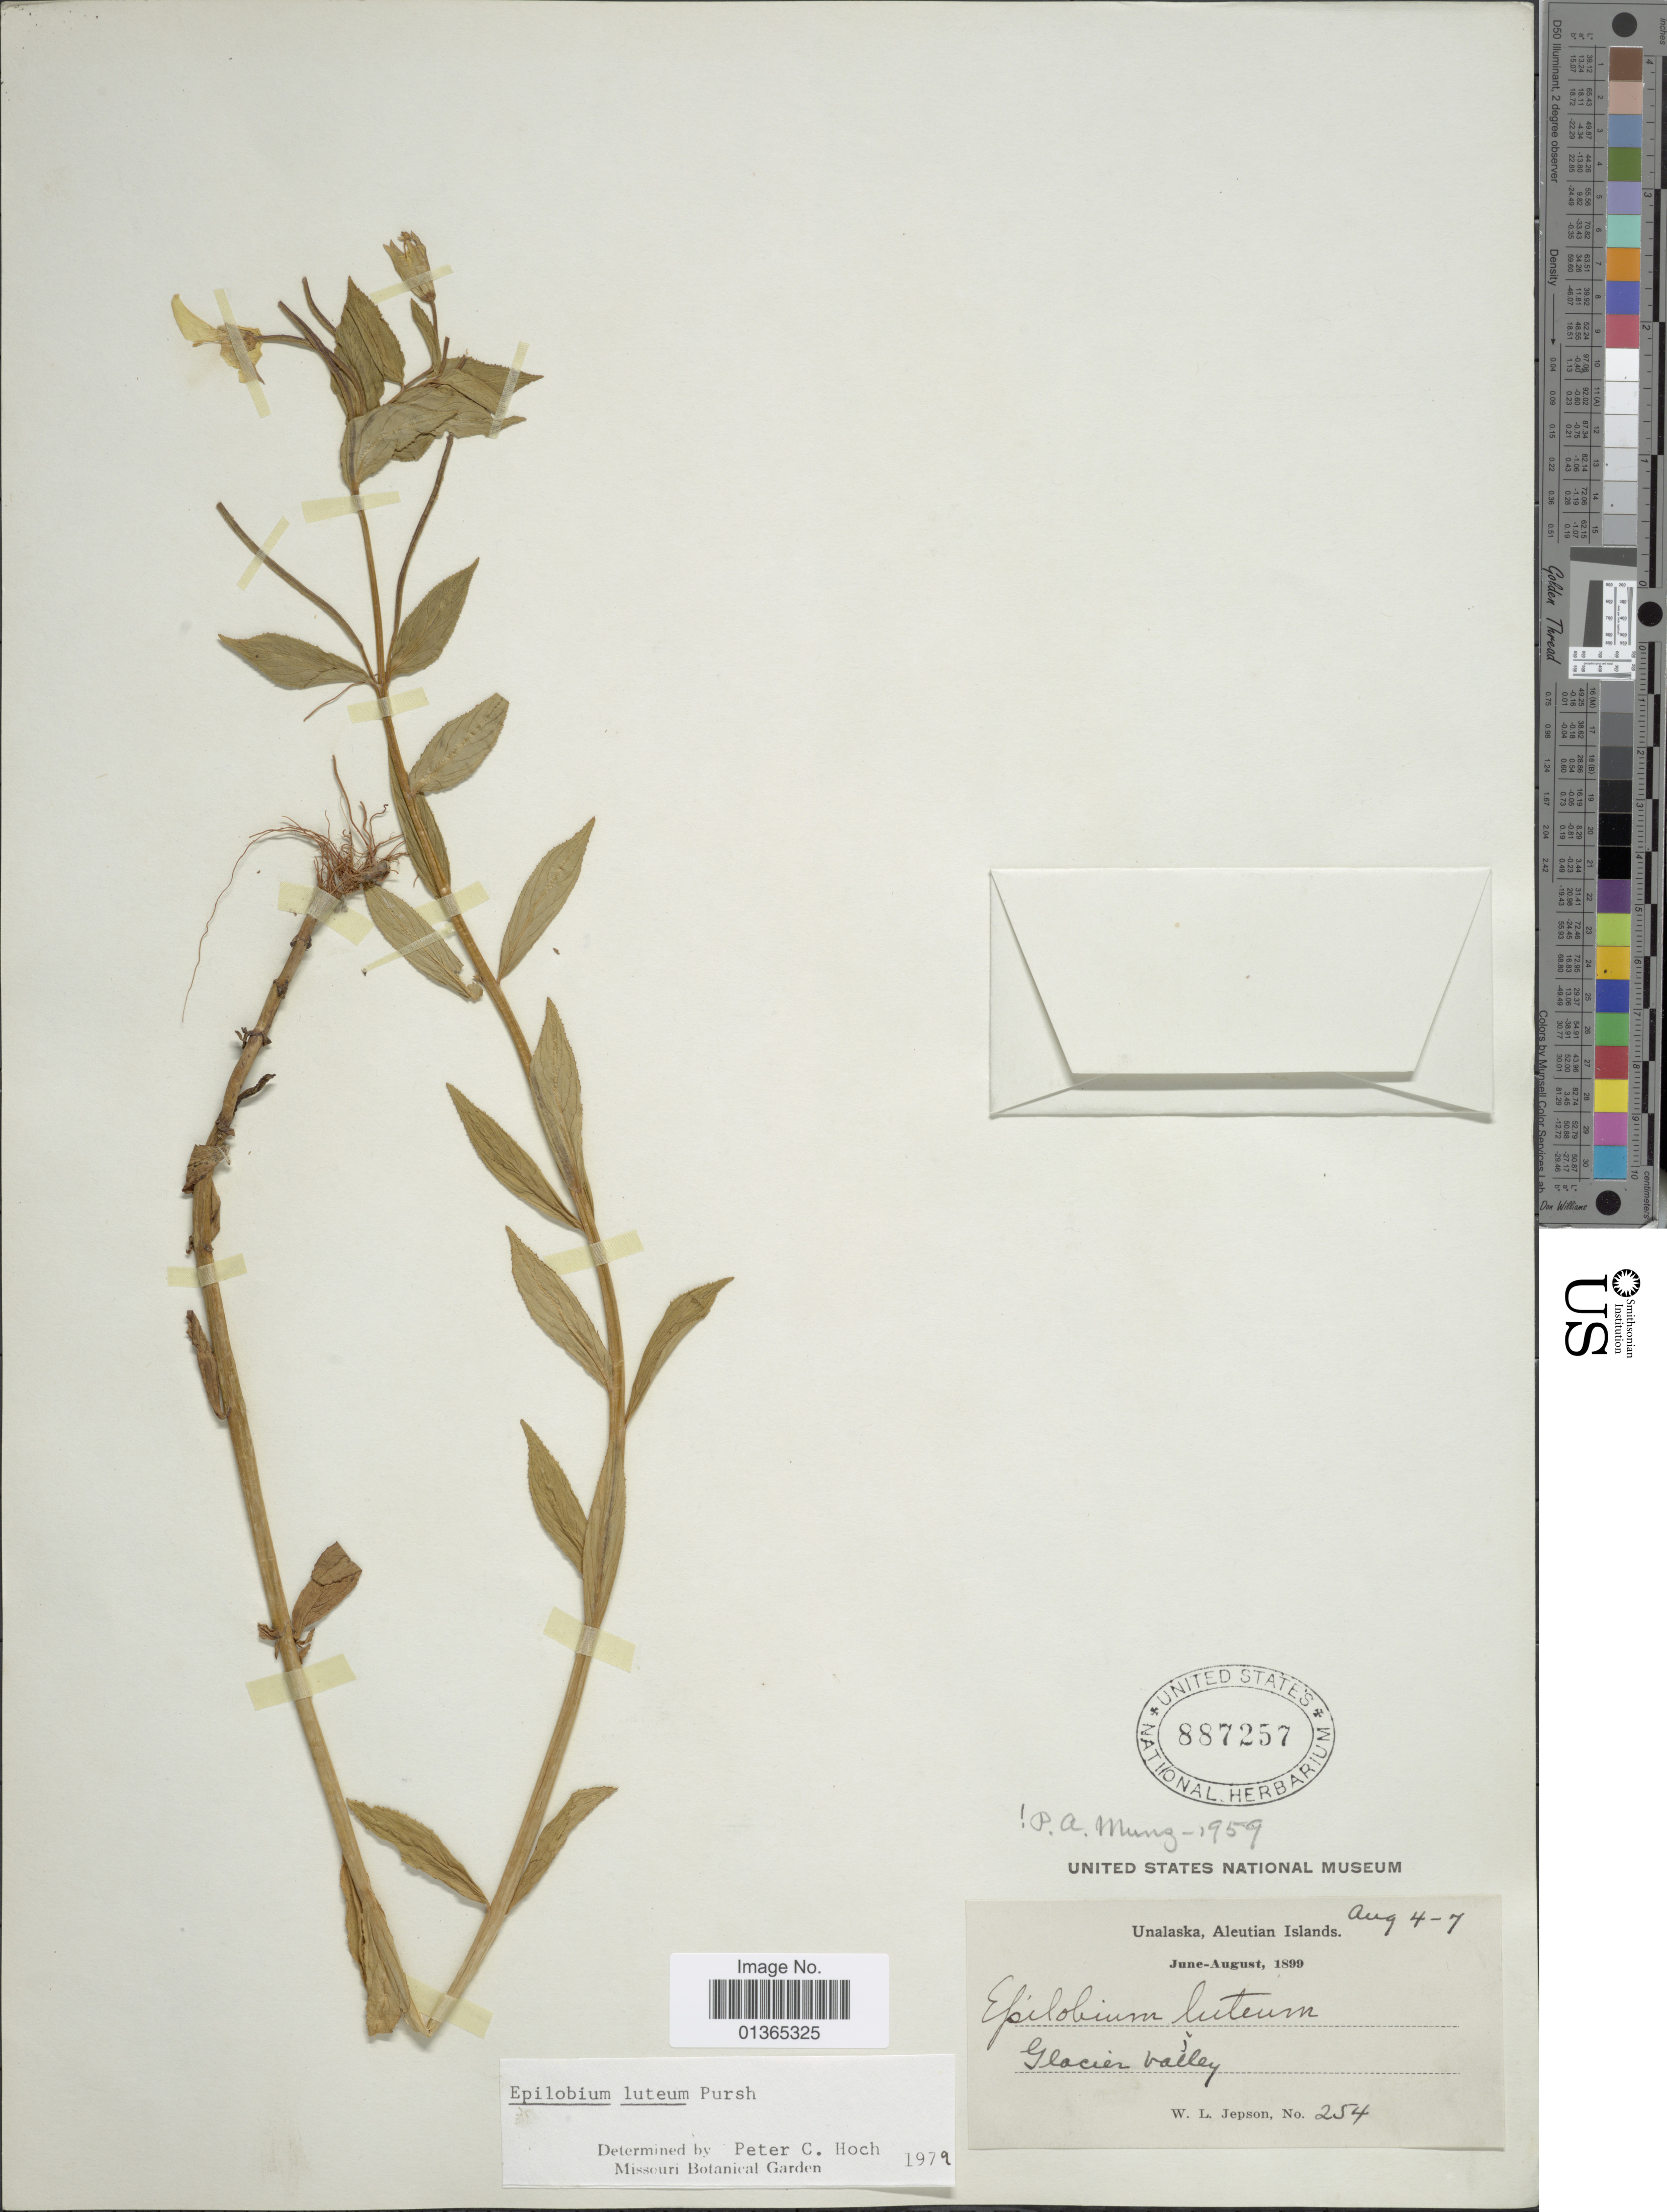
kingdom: Plantae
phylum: Tracheophyta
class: Magnoliopsida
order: Myrtales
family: Onagraceae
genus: Epilobium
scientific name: Epilobium luteum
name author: Pursh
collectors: W. L. Jepson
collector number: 254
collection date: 1899-08-04/1899-08-07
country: United States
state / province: Alaska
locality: Unalaska, Aleutian Islands. Glacier valley.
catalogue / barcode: US 887257